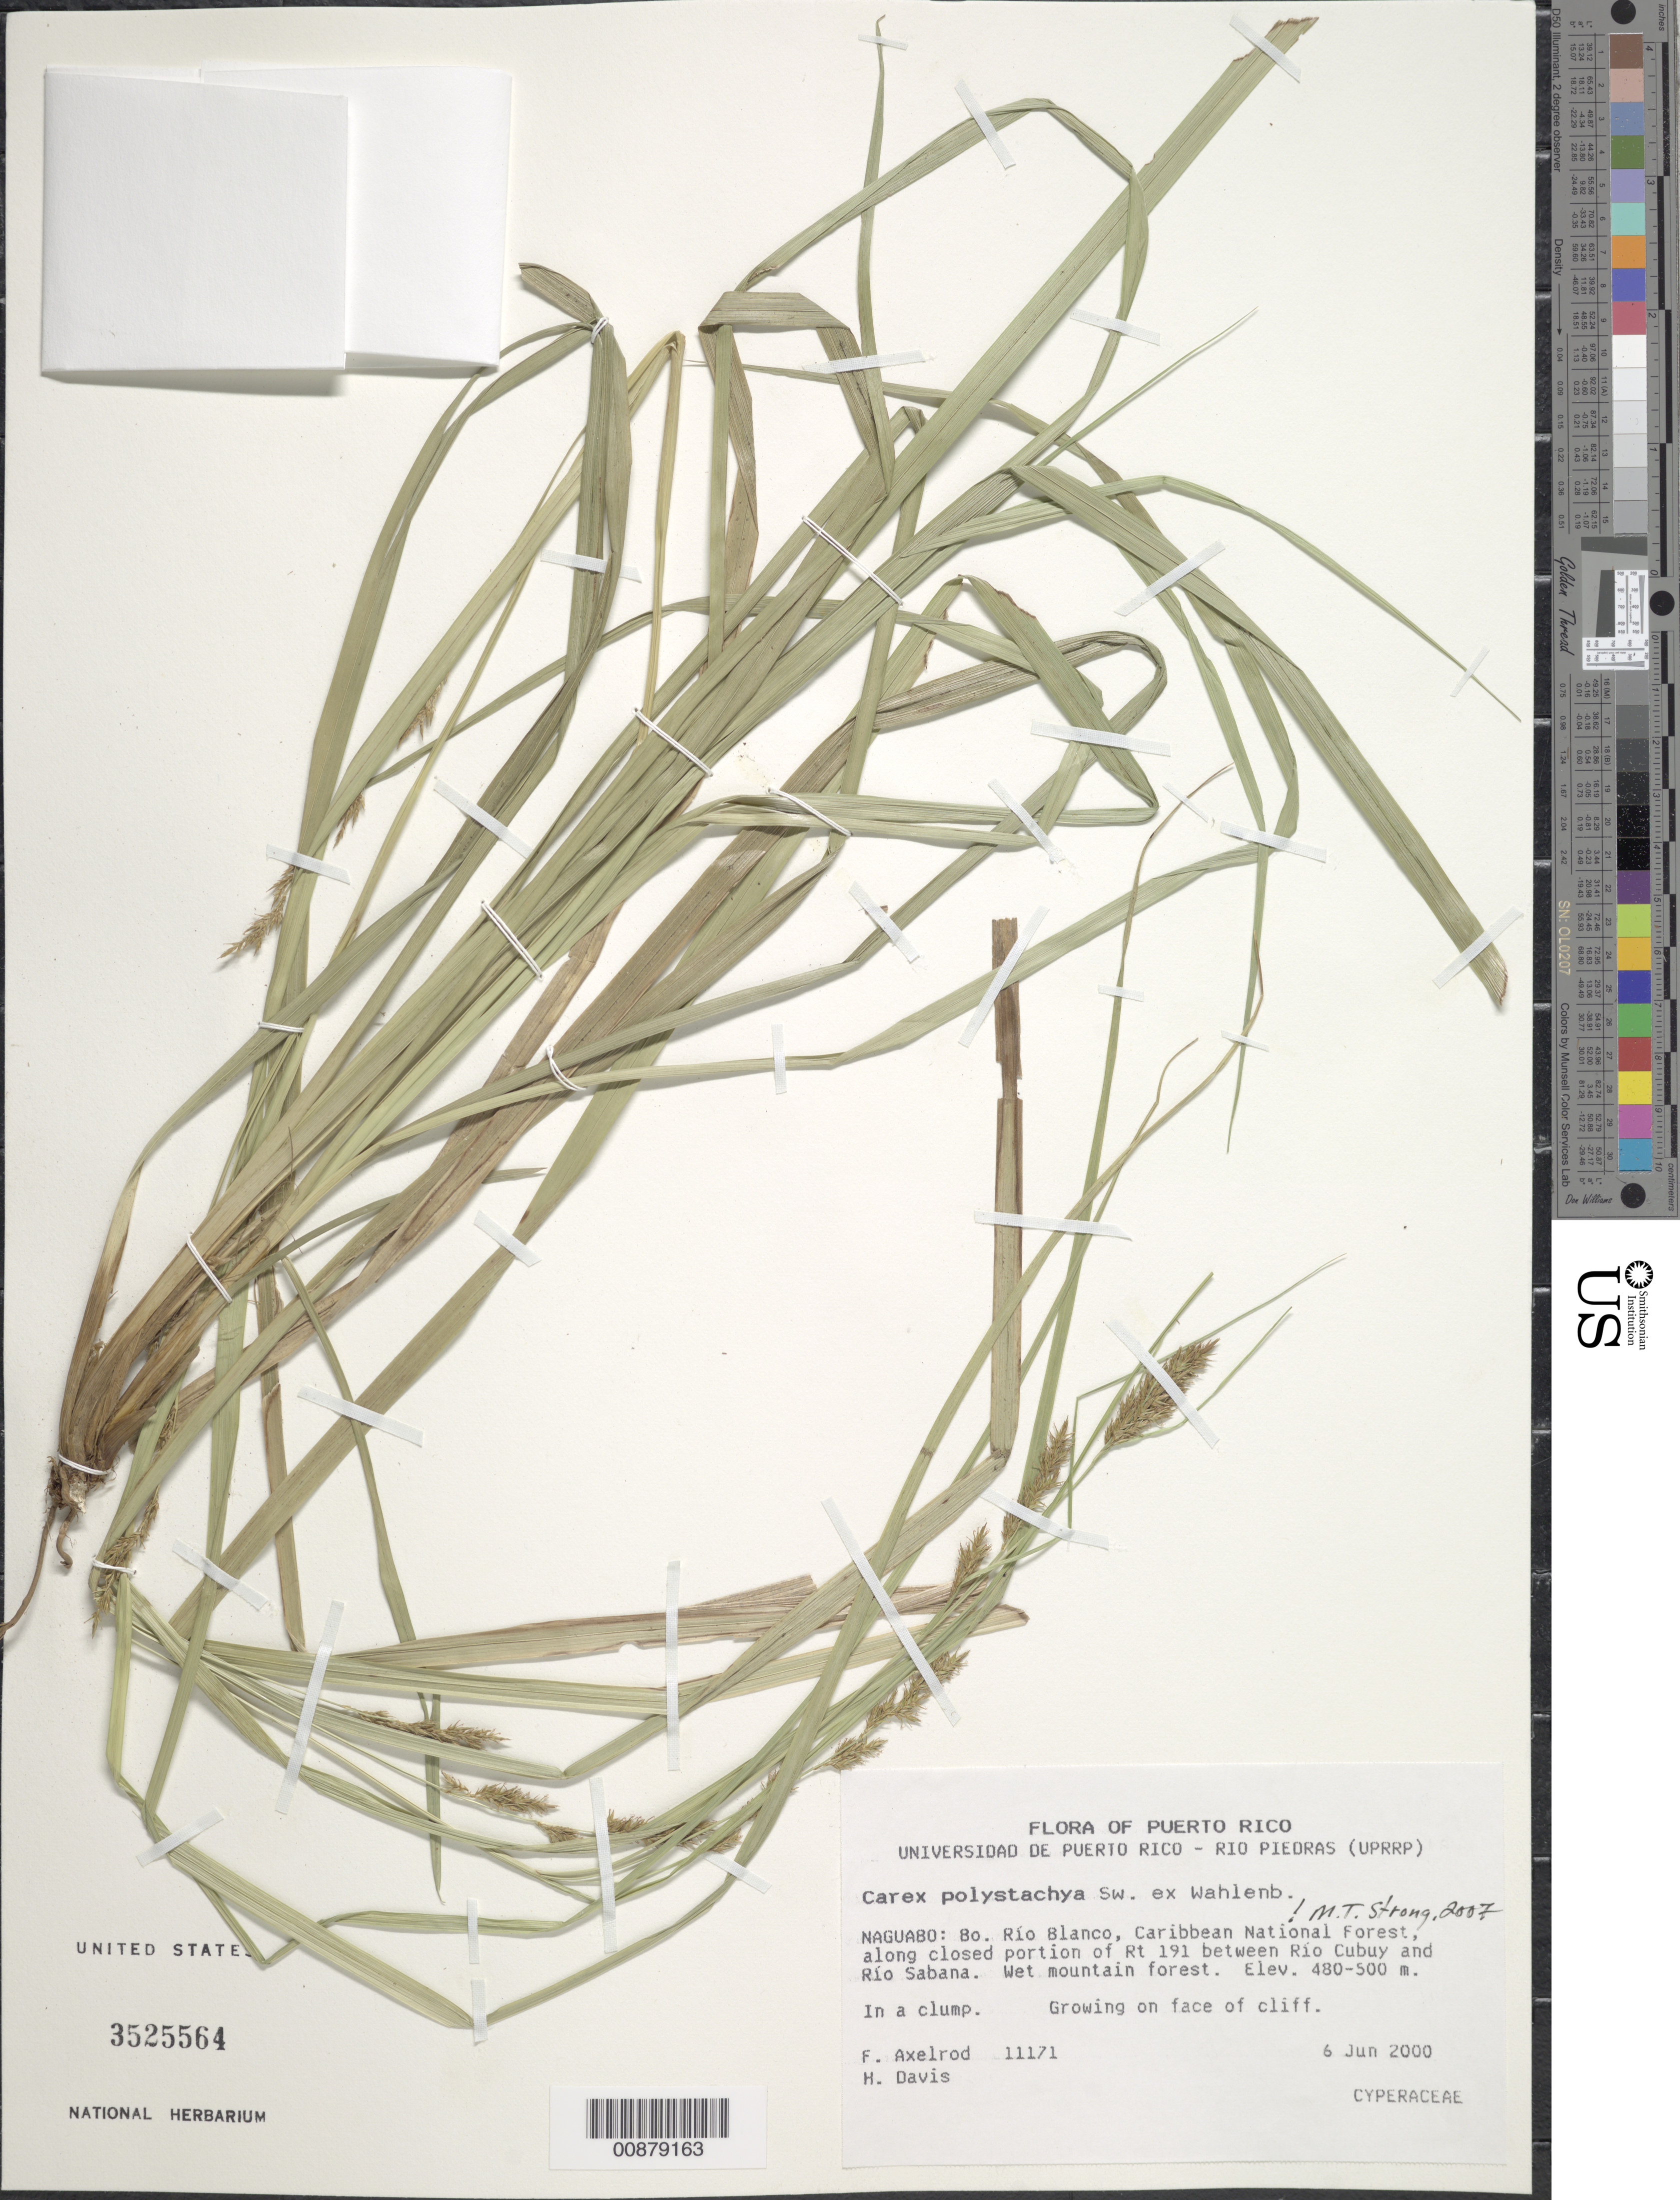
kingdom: Plantae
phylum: Tracheophyta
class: Liliopsida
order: Poales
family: Cyperaceae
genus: Carex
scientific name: Carex polystachya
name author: Sw. ex Wahlenb.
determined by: Strong, M. T., (US), Smithsonian Institution - National Museum of Natural History (UNITED STATES)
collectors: F. S. Axelrod & H. Davis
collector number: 11171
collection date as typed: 06 Jun 2000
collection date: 2000-06-06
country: Puerto Rico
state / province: Naguabo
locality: Bo. Río Blanco, Caribbean National Forest, along closed portion of Rt. 191 between Río Cubuy and Río Sabana.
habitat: Wet mountain forest. Growing on face of cliff.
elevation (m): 480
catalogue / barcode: US 3525564